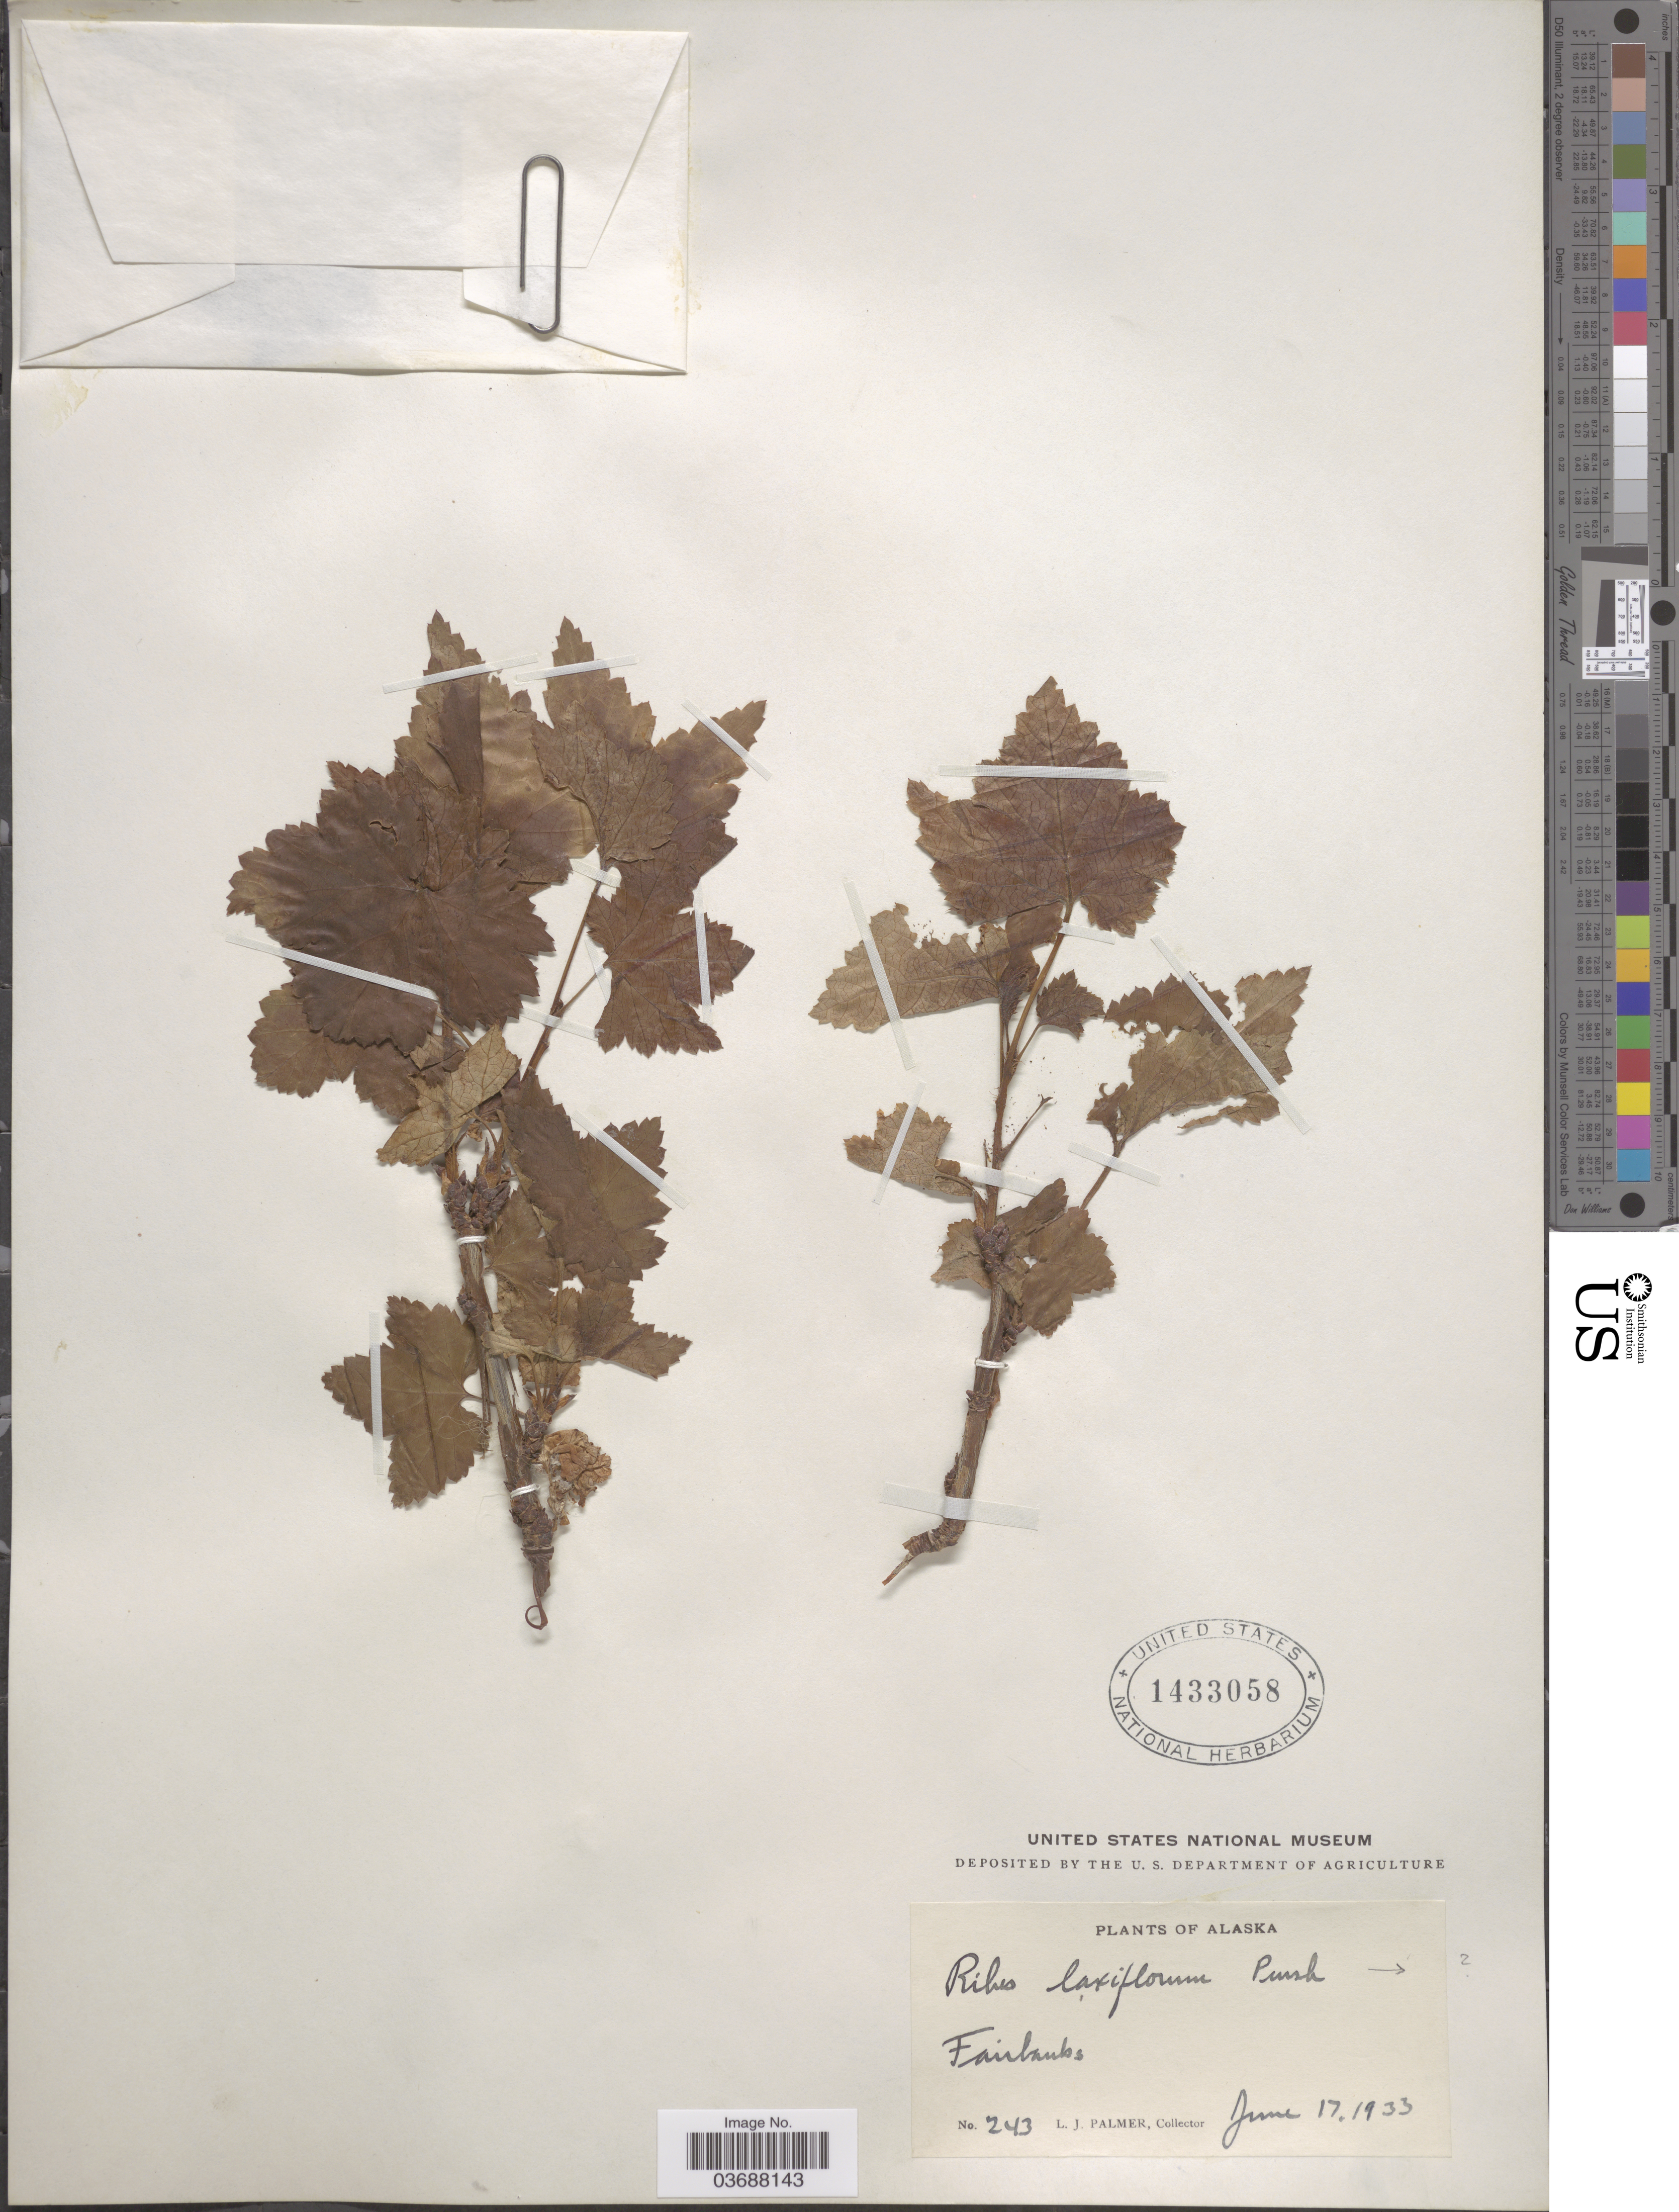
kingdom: Plantae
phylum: Tracheophyta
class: Magnoliopsida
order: Saxifragales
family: Grossulariaceae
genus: Ribes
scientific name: Ribes laxiflorum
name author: Pursh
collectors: L. J. Palmer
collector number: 243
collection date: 1933-06-17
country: United States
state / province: Alaska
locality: Fairbanks.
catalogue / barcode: US 1433058